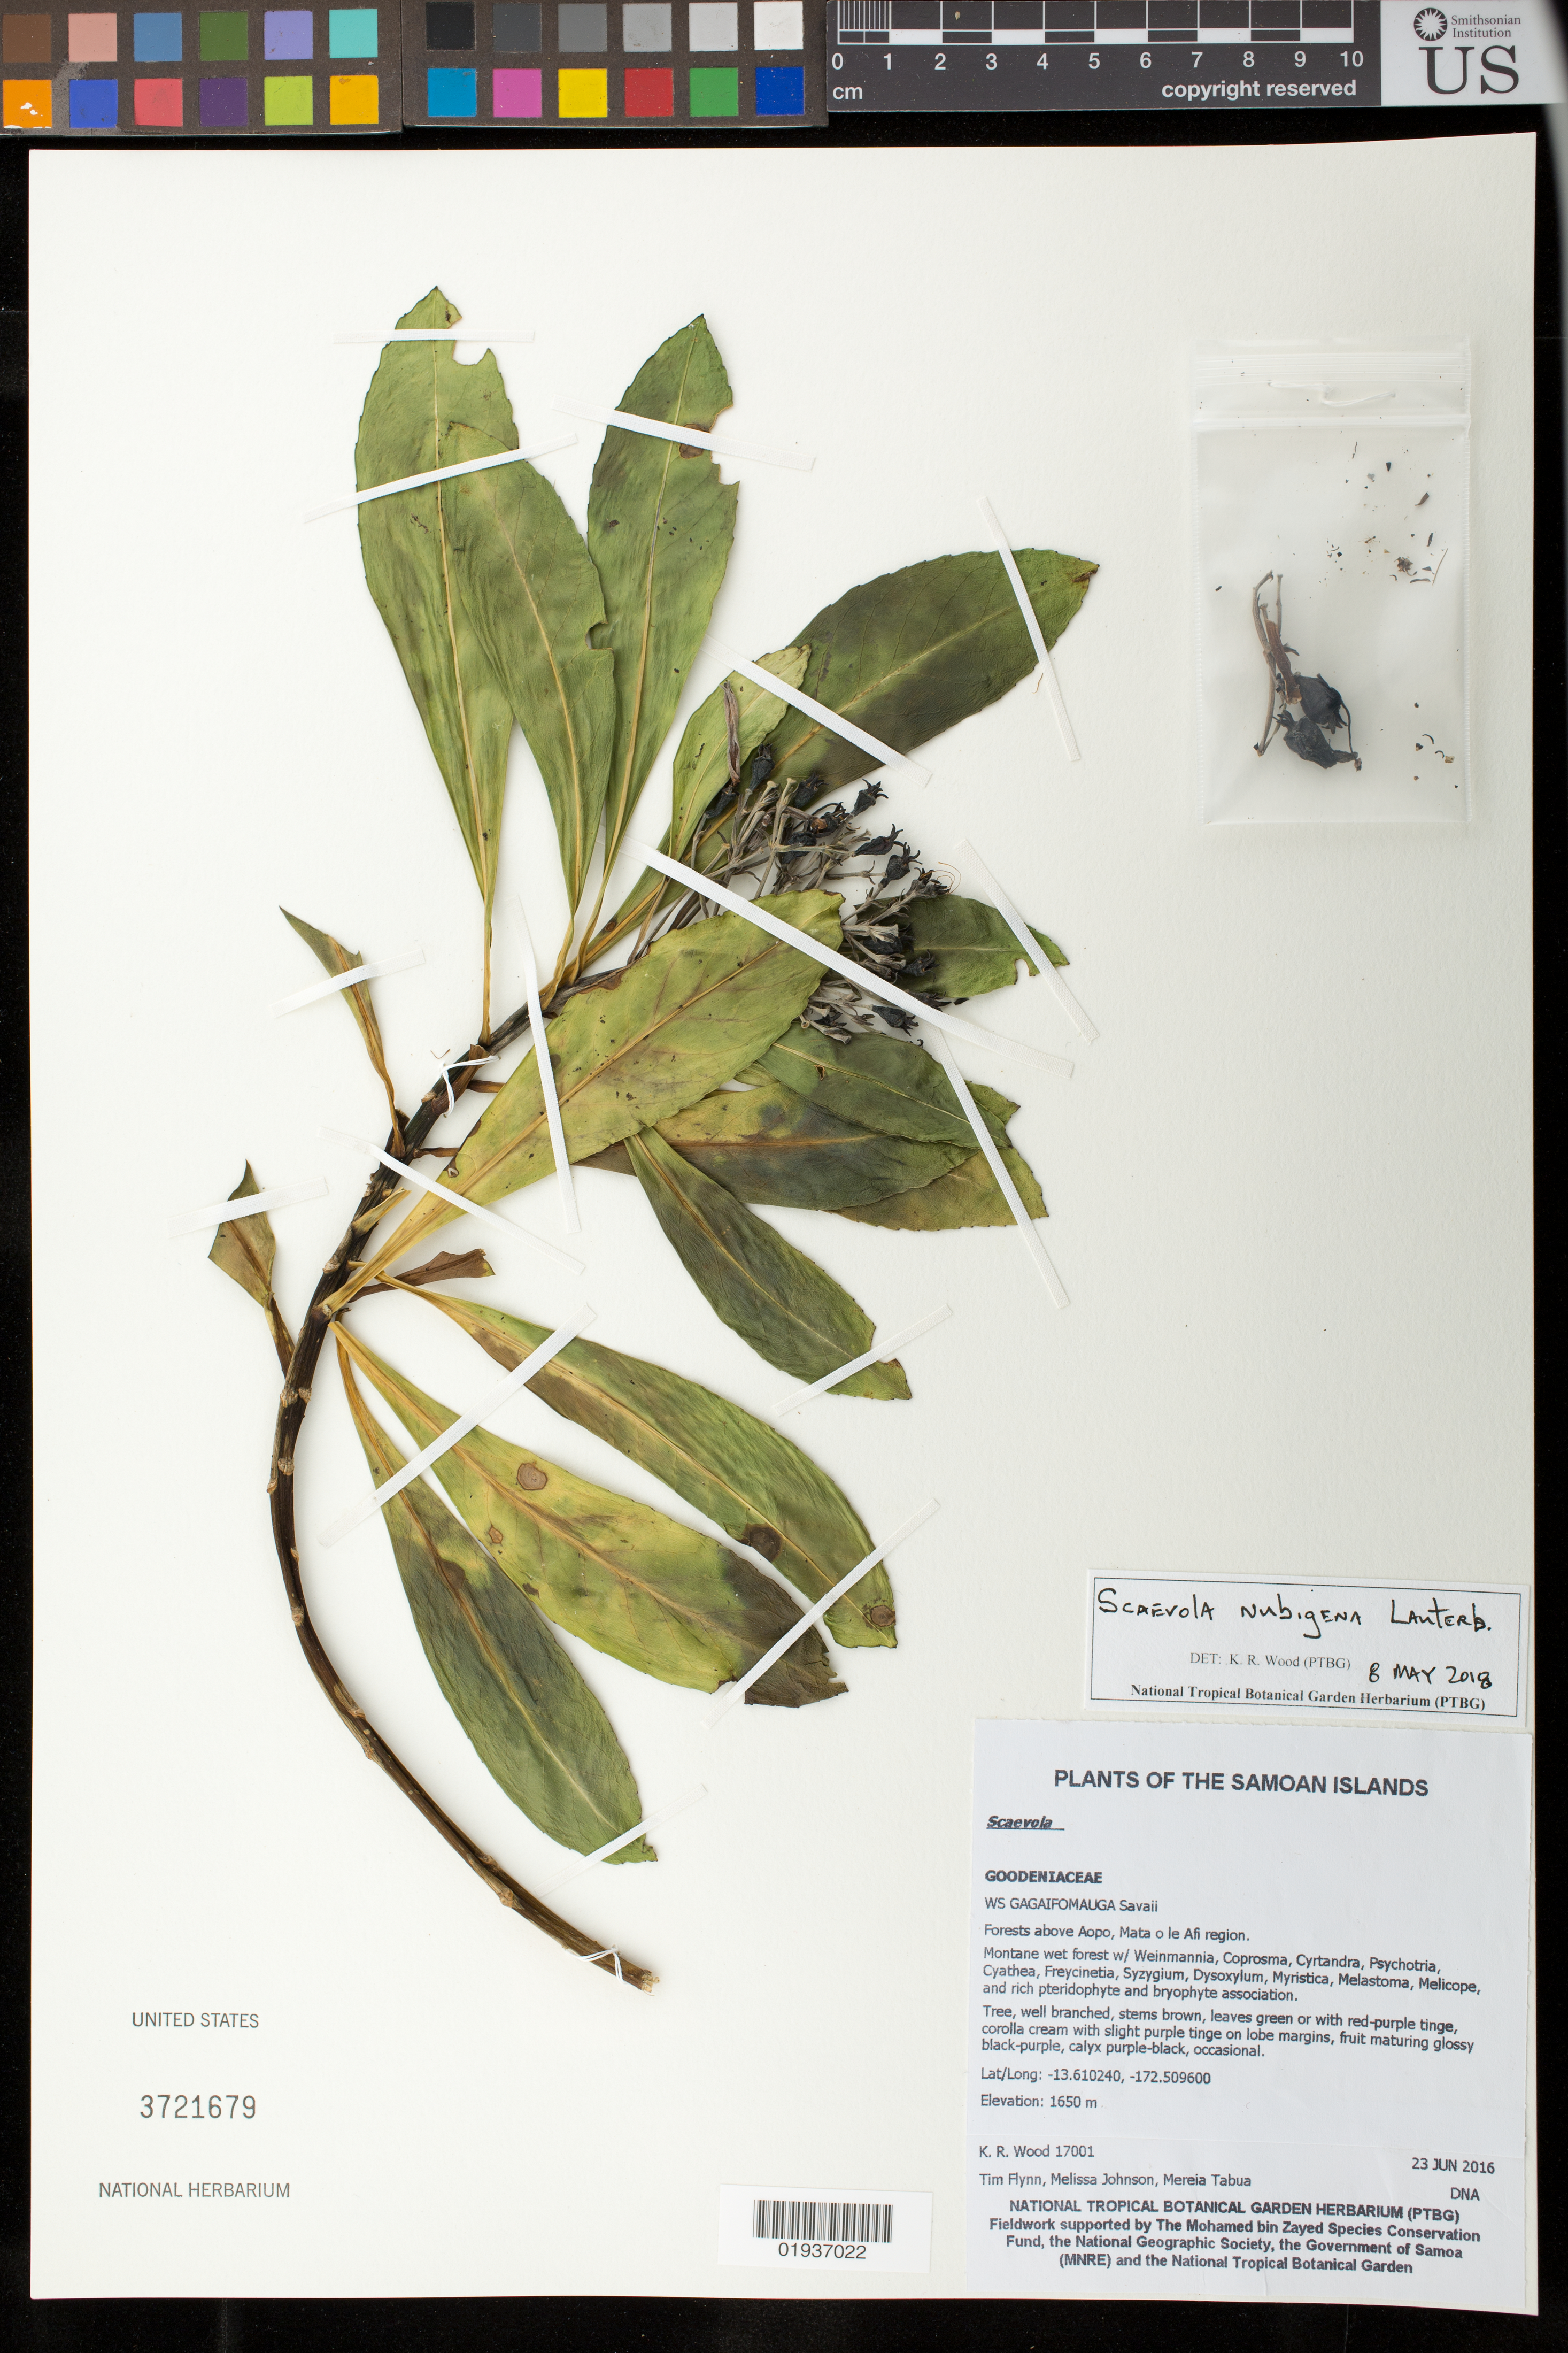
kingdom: Plantae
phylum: Tracheophyta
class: Magnoliopsida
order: Asterales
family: Goodeniaceae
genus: Scaevola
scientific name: Scaevola nubigena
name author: Lauterb.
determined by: Wood, Kenneth R.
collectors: K. R. Wood, T. W. Flynn, M. Johnson & M. Tabua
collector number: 17001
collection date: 2016-06-23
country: Samoa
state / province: Gagaifomauga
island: Savai'i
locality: Savaii, Forests above Aopo, Mata o le Afi region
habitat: Montane wet forest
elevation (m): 1650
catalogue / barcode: US 3721679